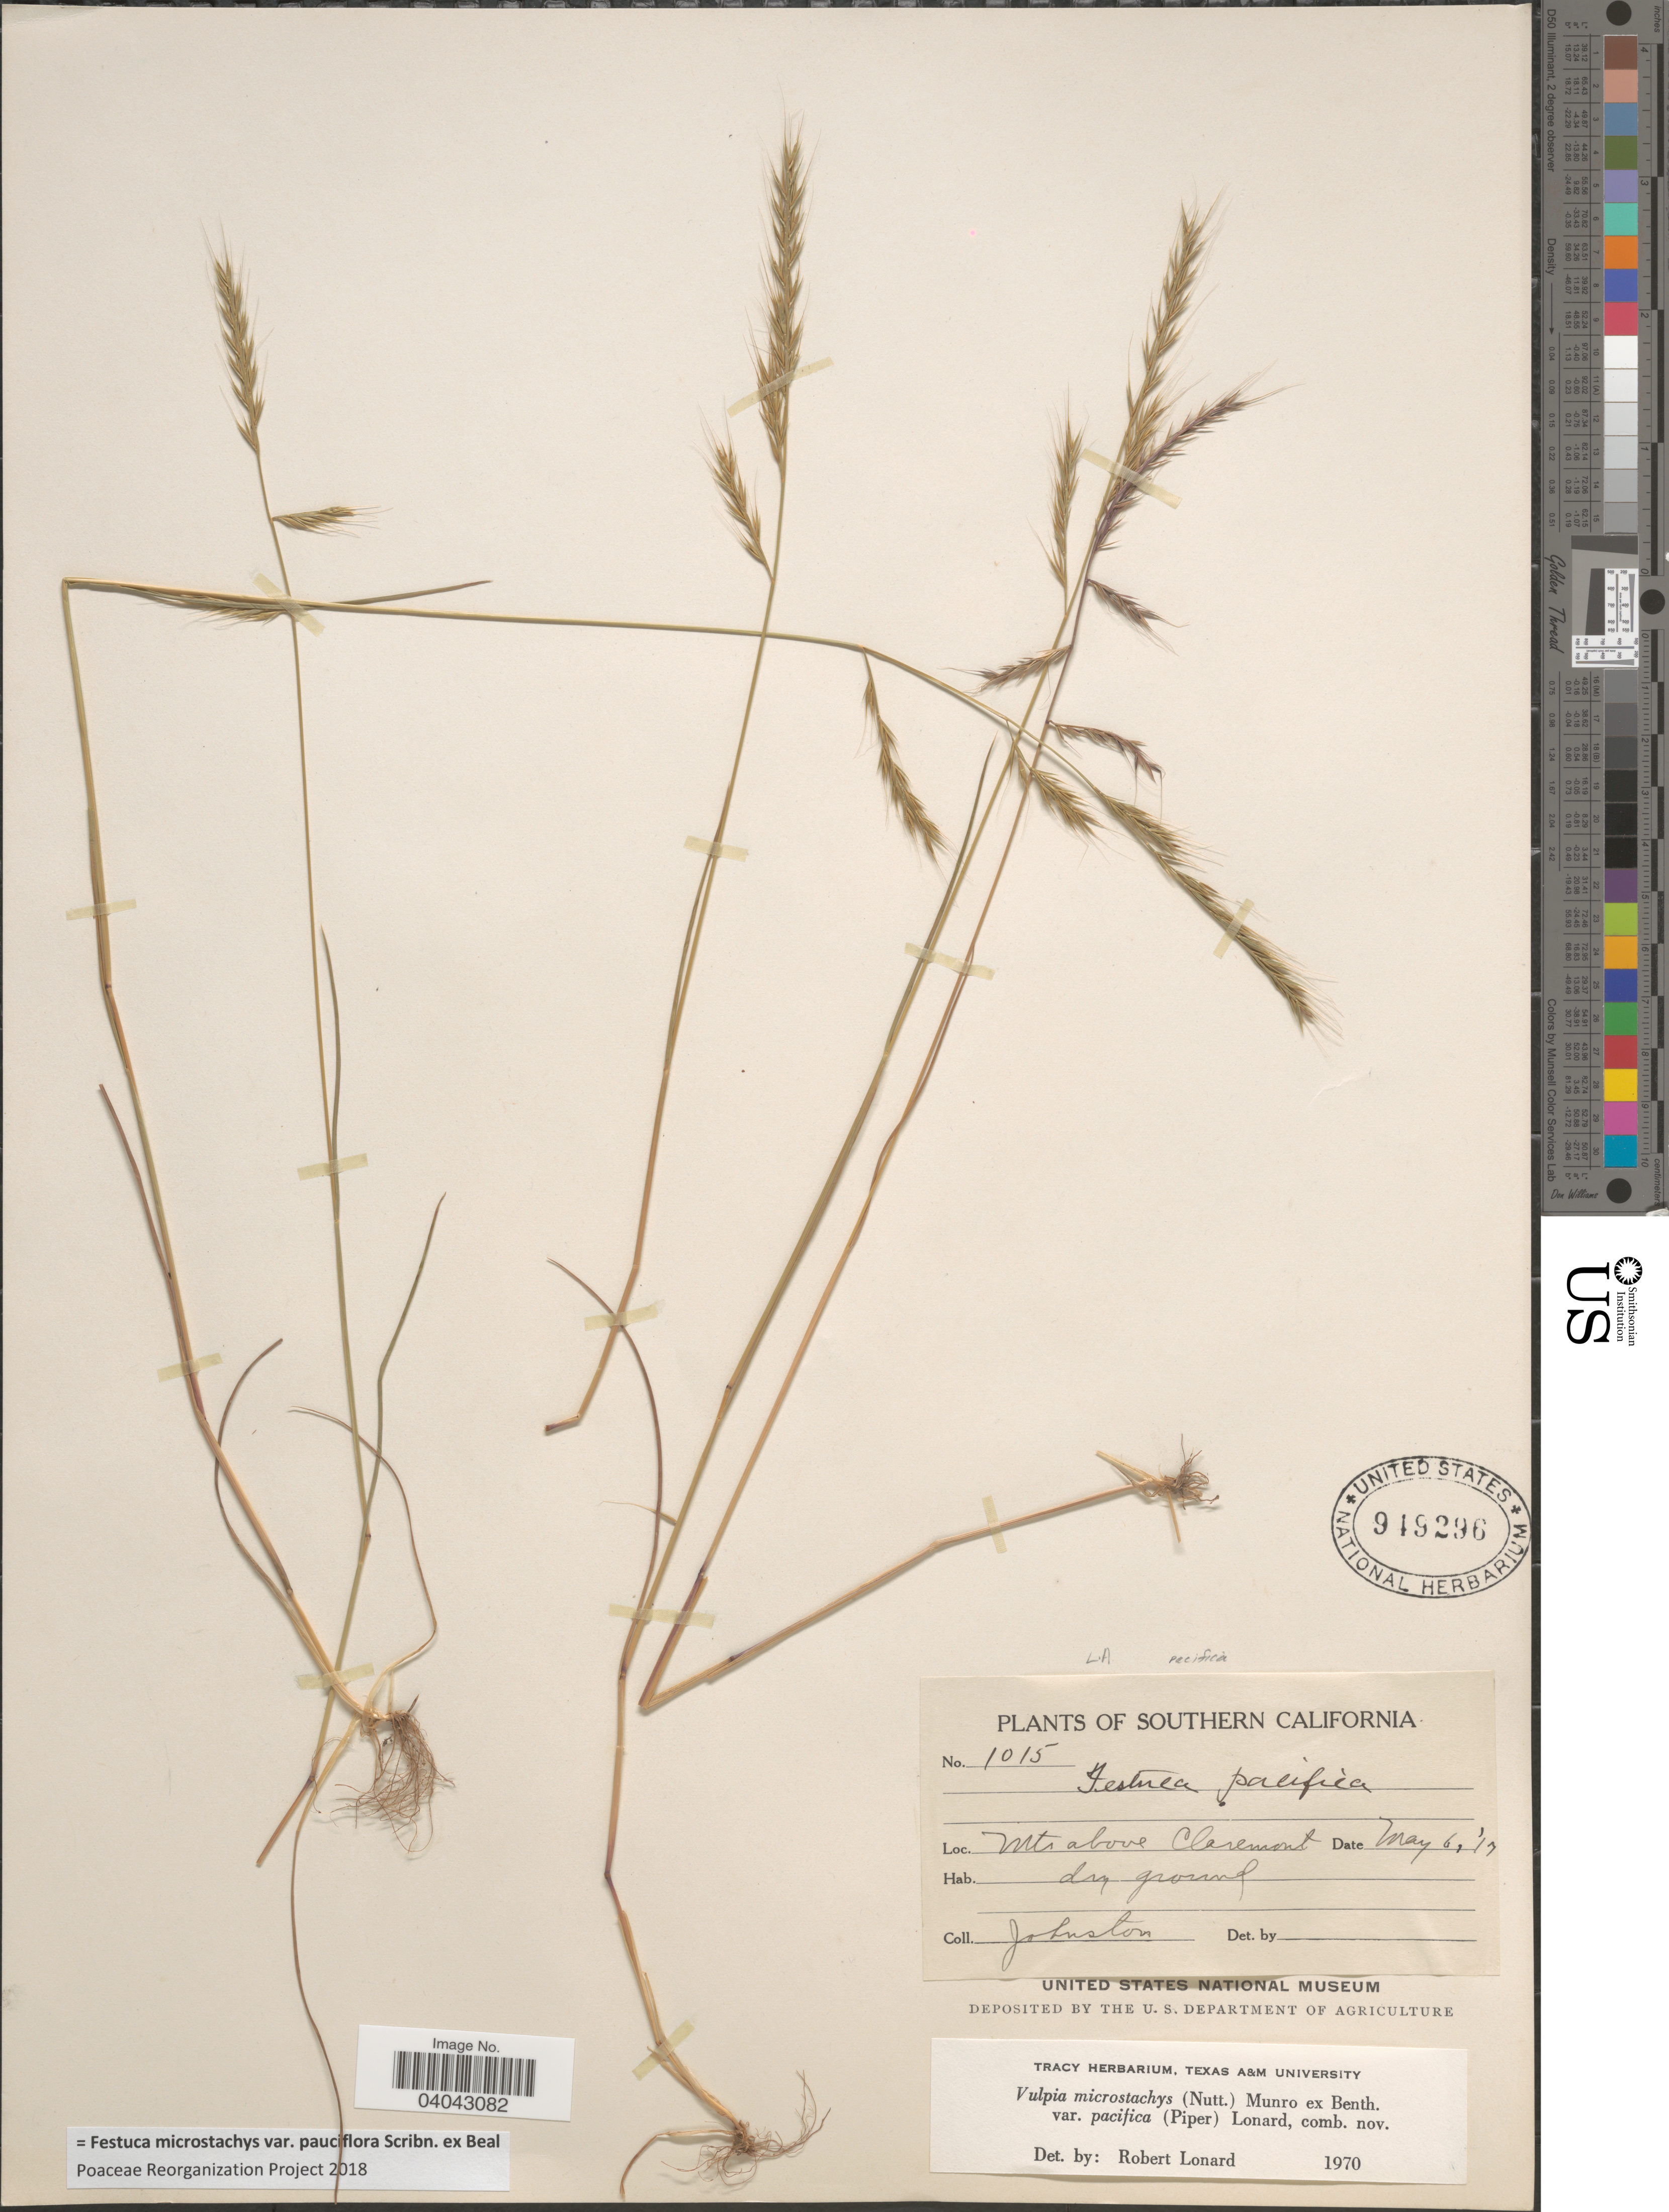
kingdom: Plantae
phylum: Tracheophyta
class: Liliopsida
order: Poales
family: Poaceae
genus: Festuca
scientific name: Festuca microstachys var. pauciflora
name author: Scribn. ex W.J. Beal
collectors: -- Johnson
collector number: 1015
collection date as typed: Transcribed d/m/y: 6/5/17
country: United States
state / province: California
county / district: Los Angeles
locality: Southern California. Mts. above Claremont.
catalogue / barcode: US 949296